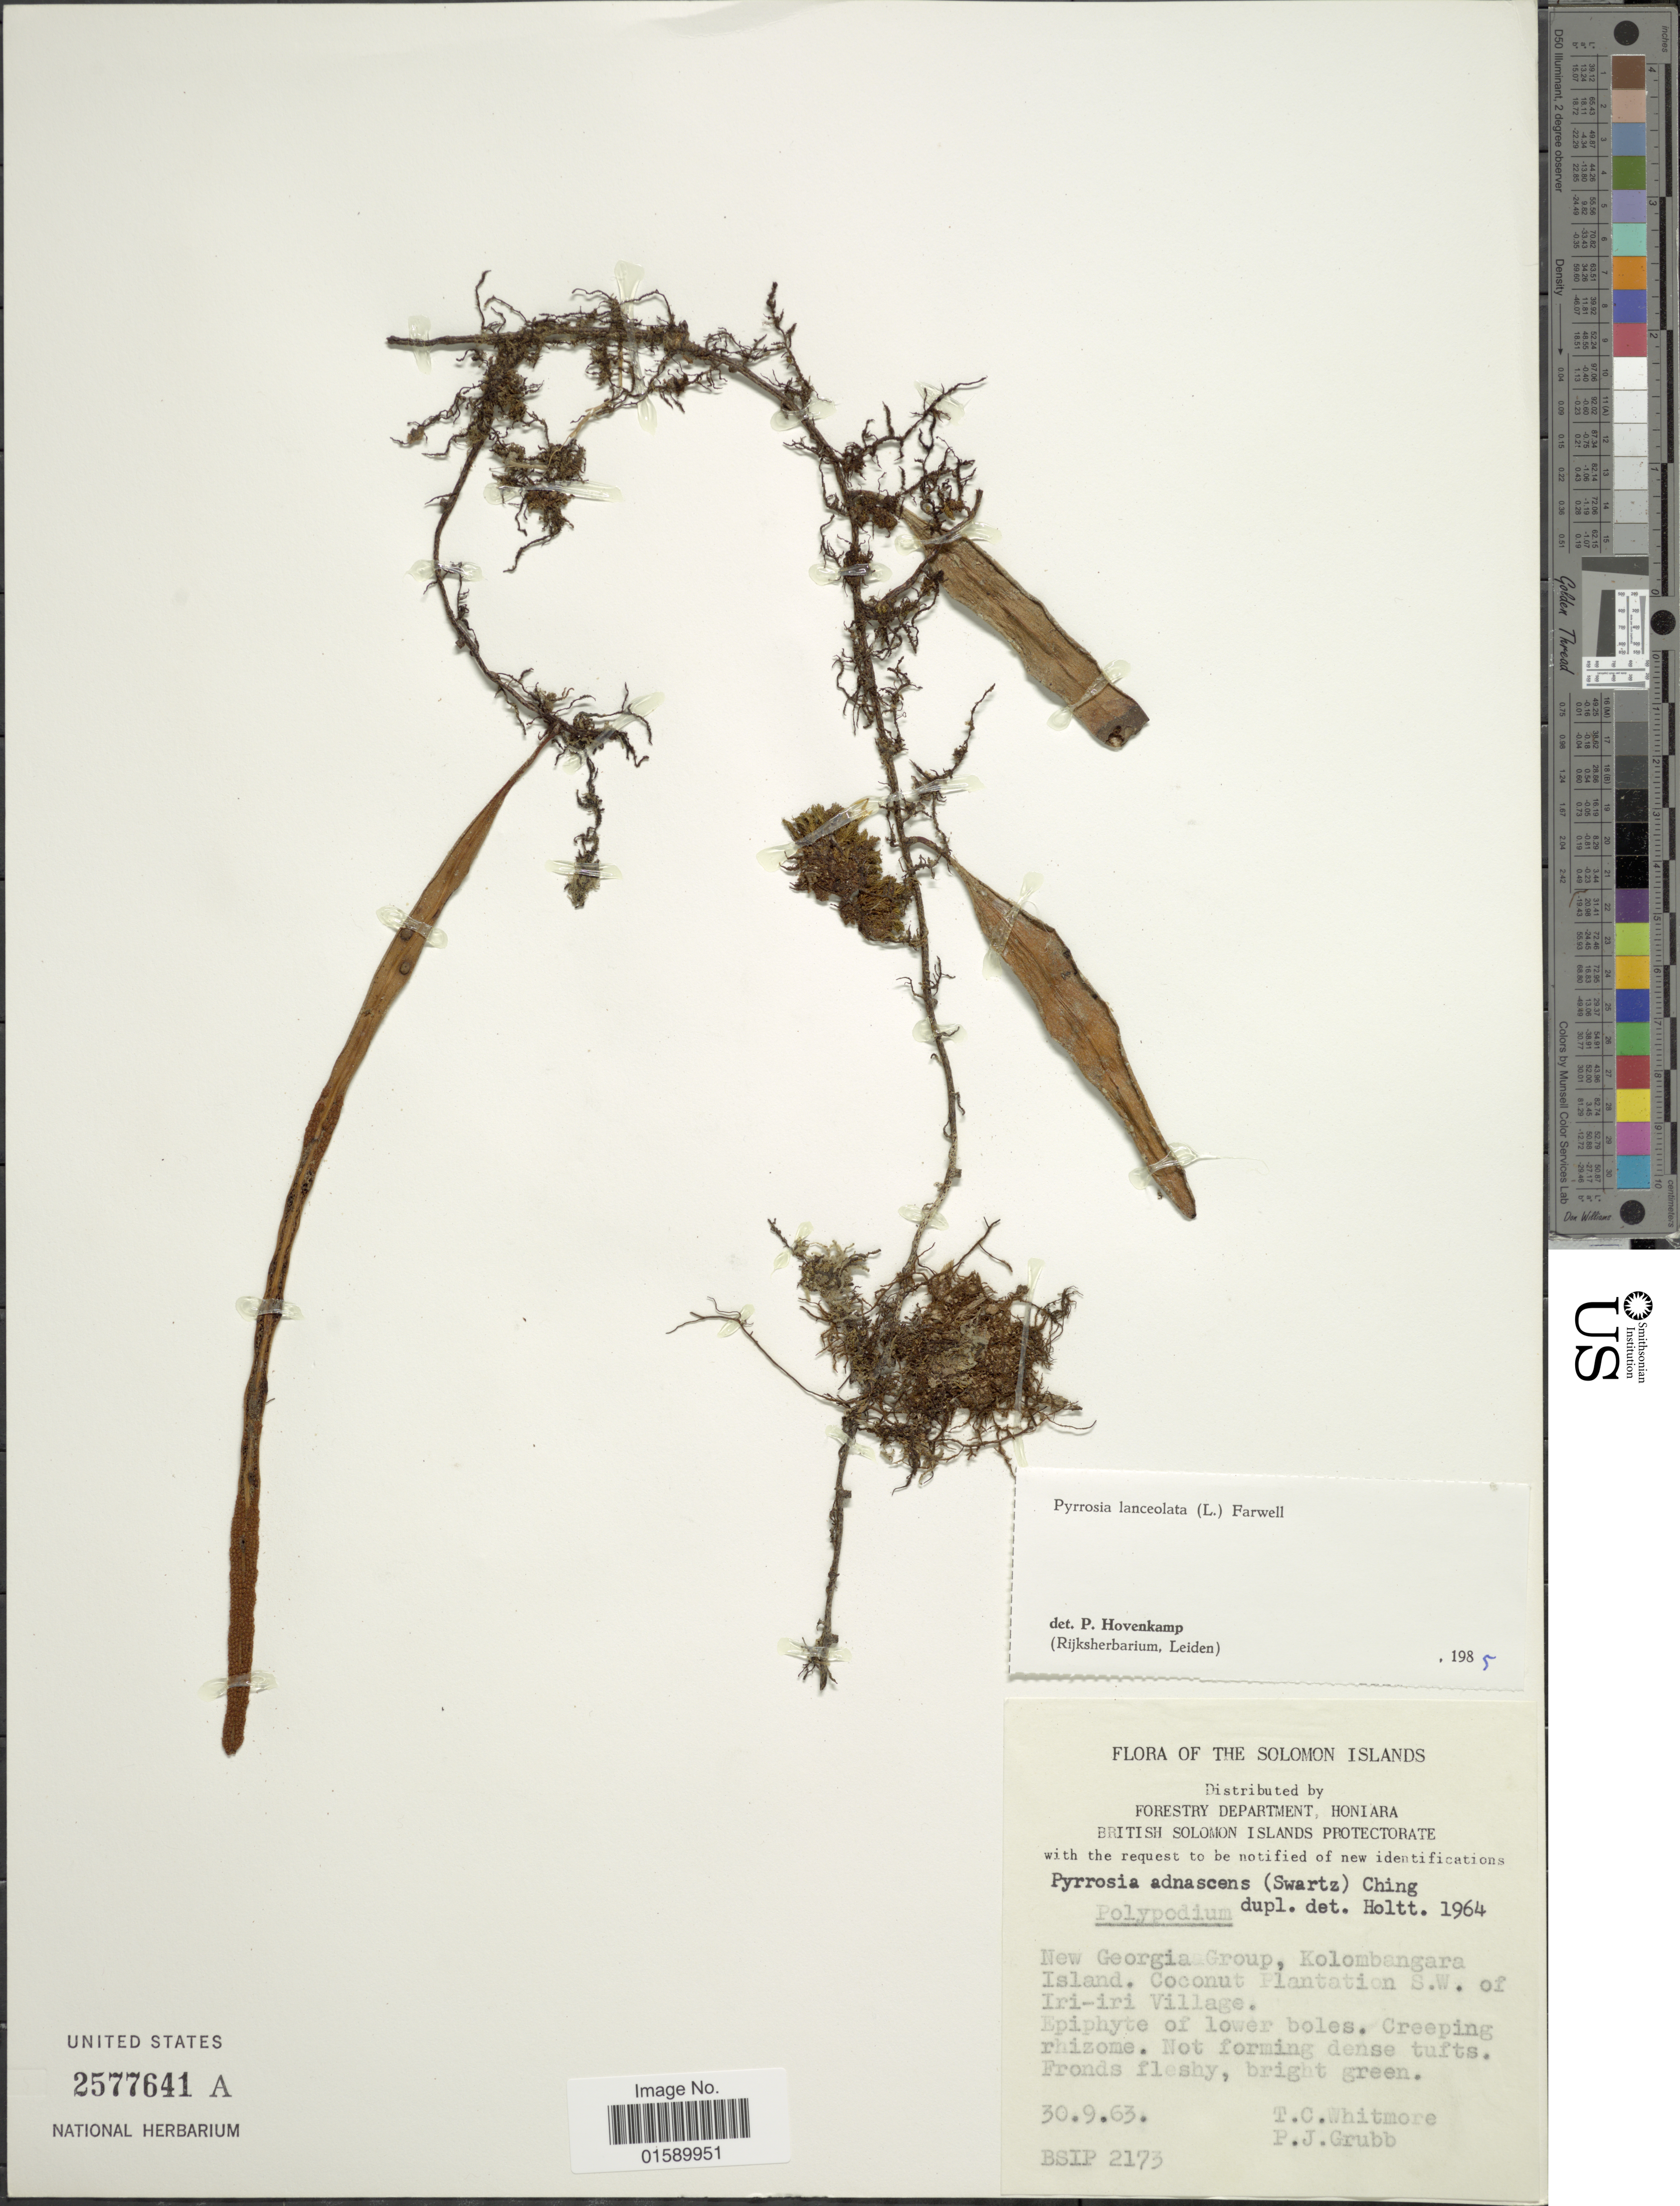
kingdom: Plantae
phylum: Tracheophyta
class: Polypodiopsida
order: Polypodiales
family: Polypodiaceae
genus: Pyrrosia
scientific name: Pyrrosia lanceolata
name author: (L.) Farw.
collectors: T. C. Whitmore & P. J. Grubb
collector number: BSIP2175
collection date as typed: Transcribed d/m/y: 30/9/63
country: Solomon Islands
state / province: Solomon Islands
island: Kolombangara [Nduke]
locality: New Georgia Group. Kolombangara Island. Coconut Plantation S.W. of Iri-Iri Village.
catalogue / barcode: US 25776451A